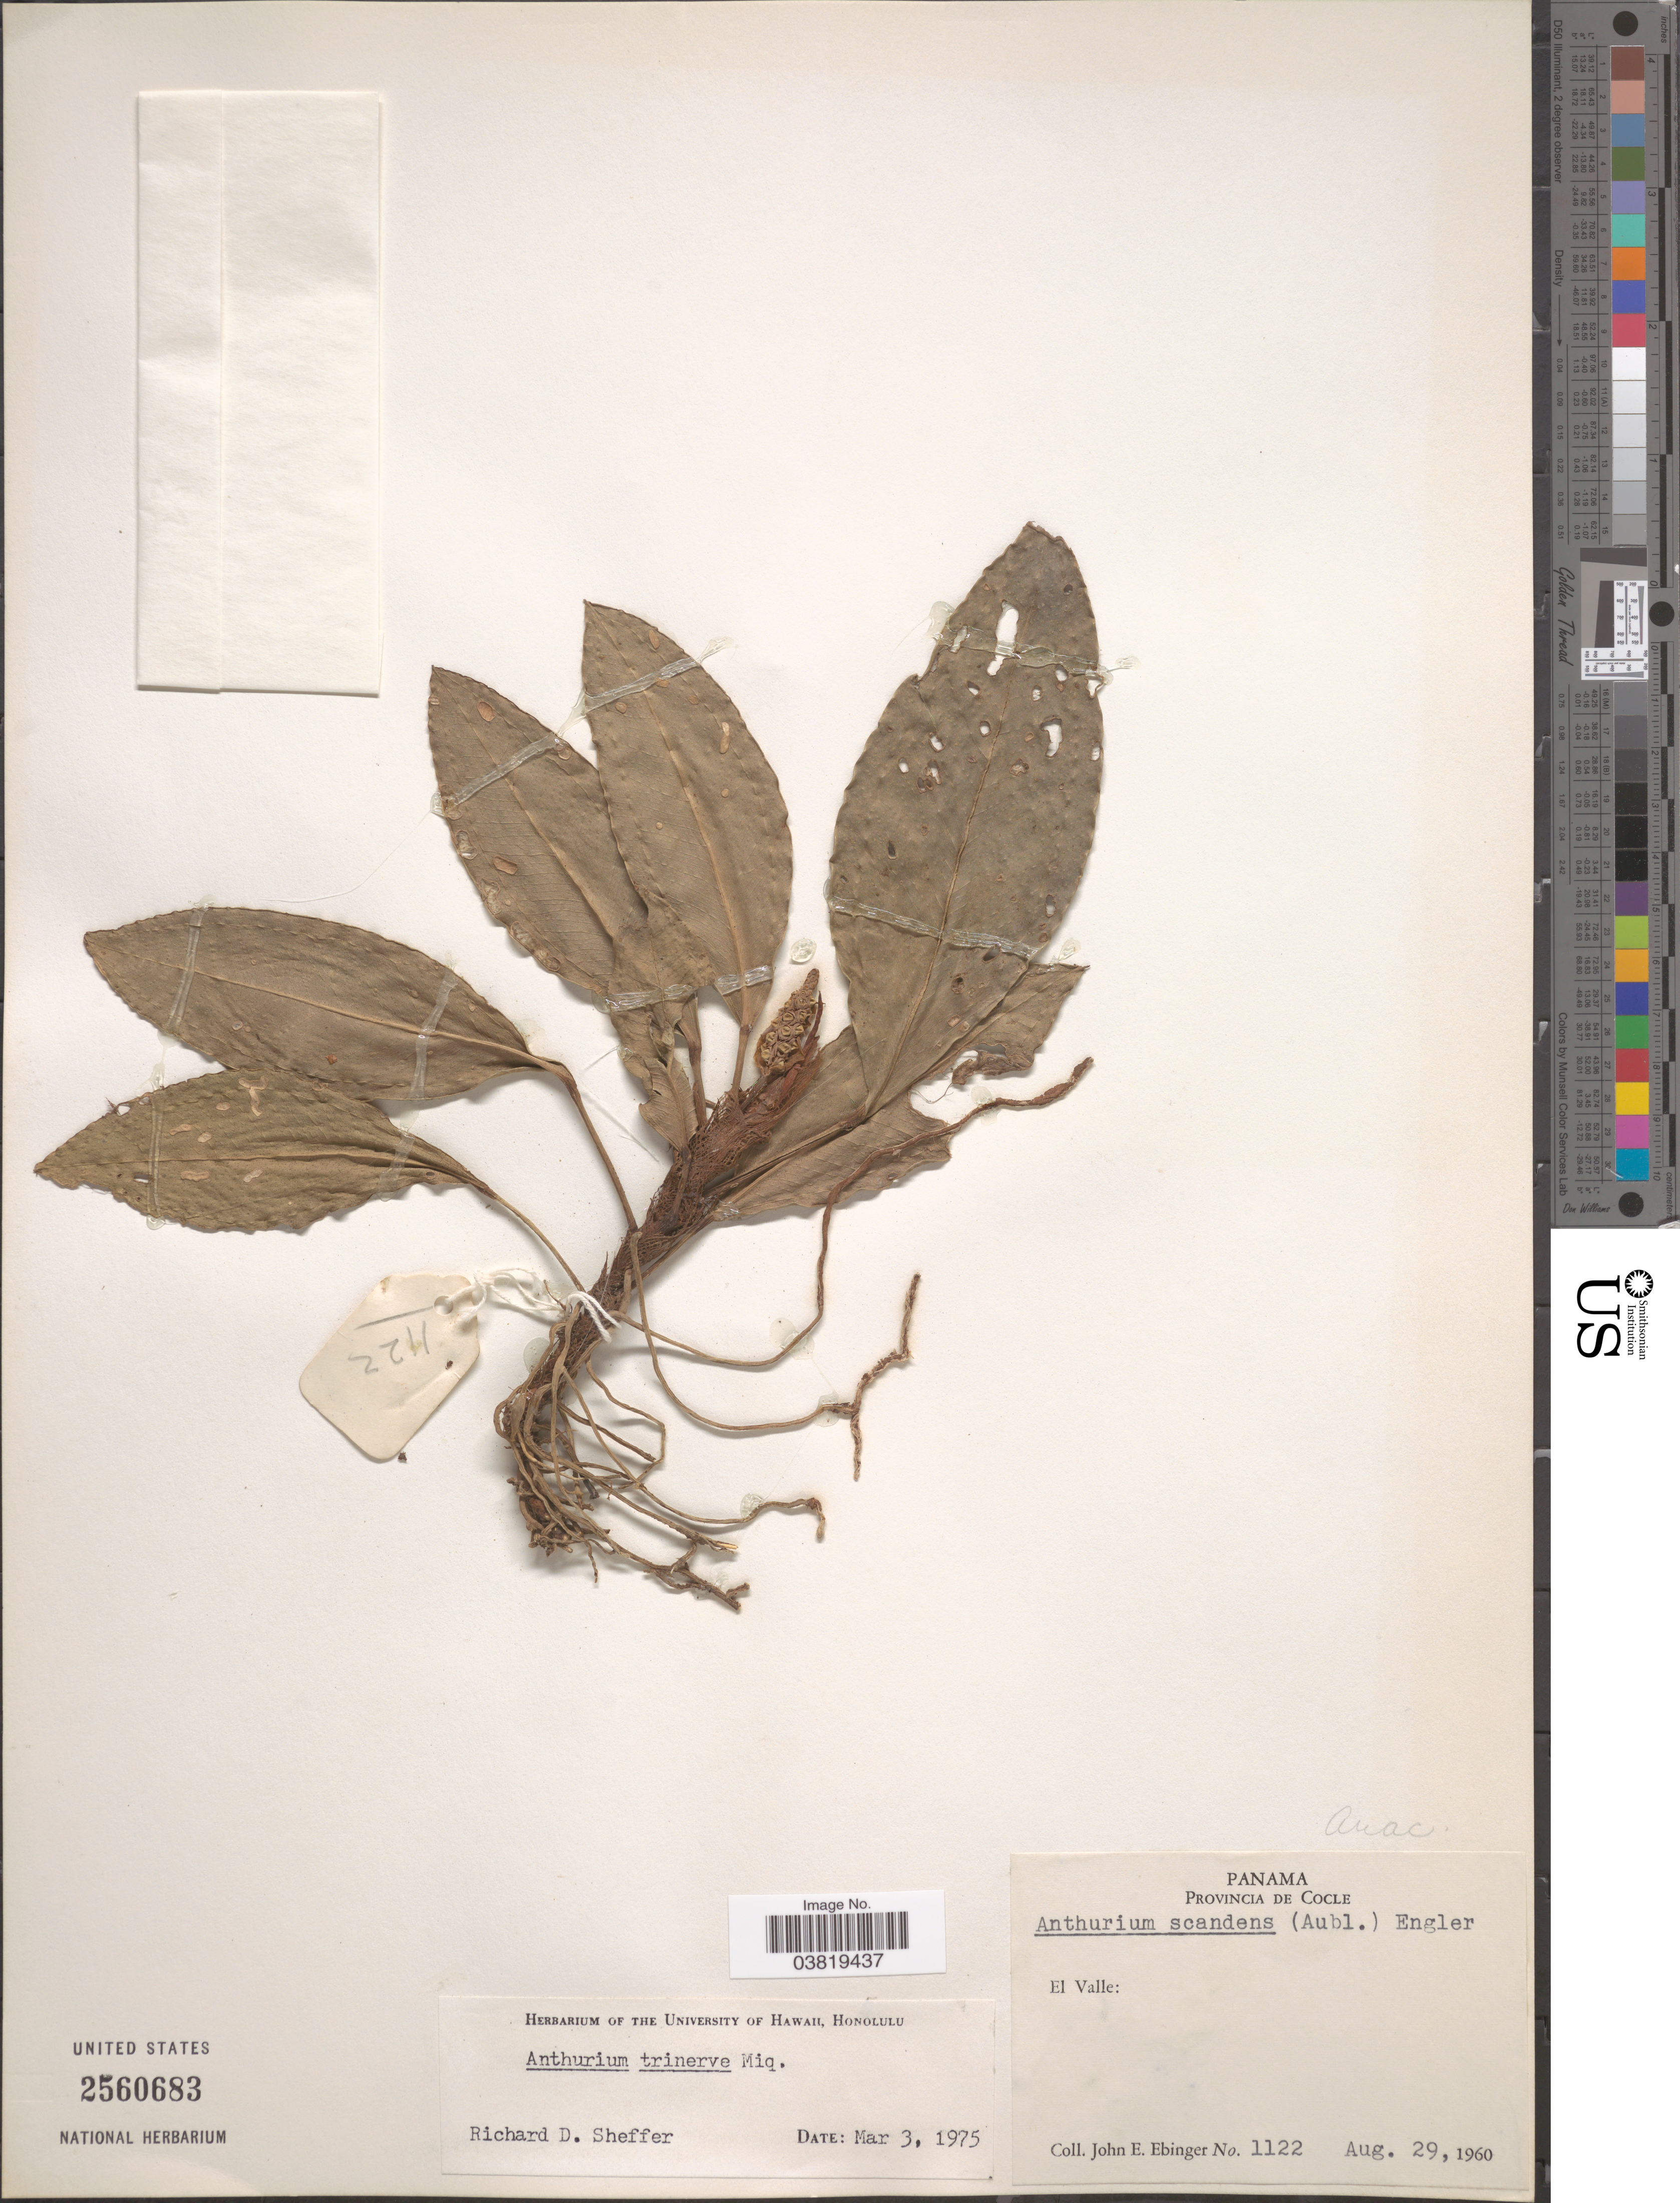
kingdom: Plantae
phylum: Tracheophyta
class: Liliopsida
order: Alismatales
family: Araceae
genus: Anthurium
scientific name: Anthurium trinerve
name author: Miq.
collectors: J. Ebinger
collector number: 1122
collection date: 1960-08-29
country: Panama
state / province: Cocle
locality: El Valle.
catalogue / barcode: US 2560683